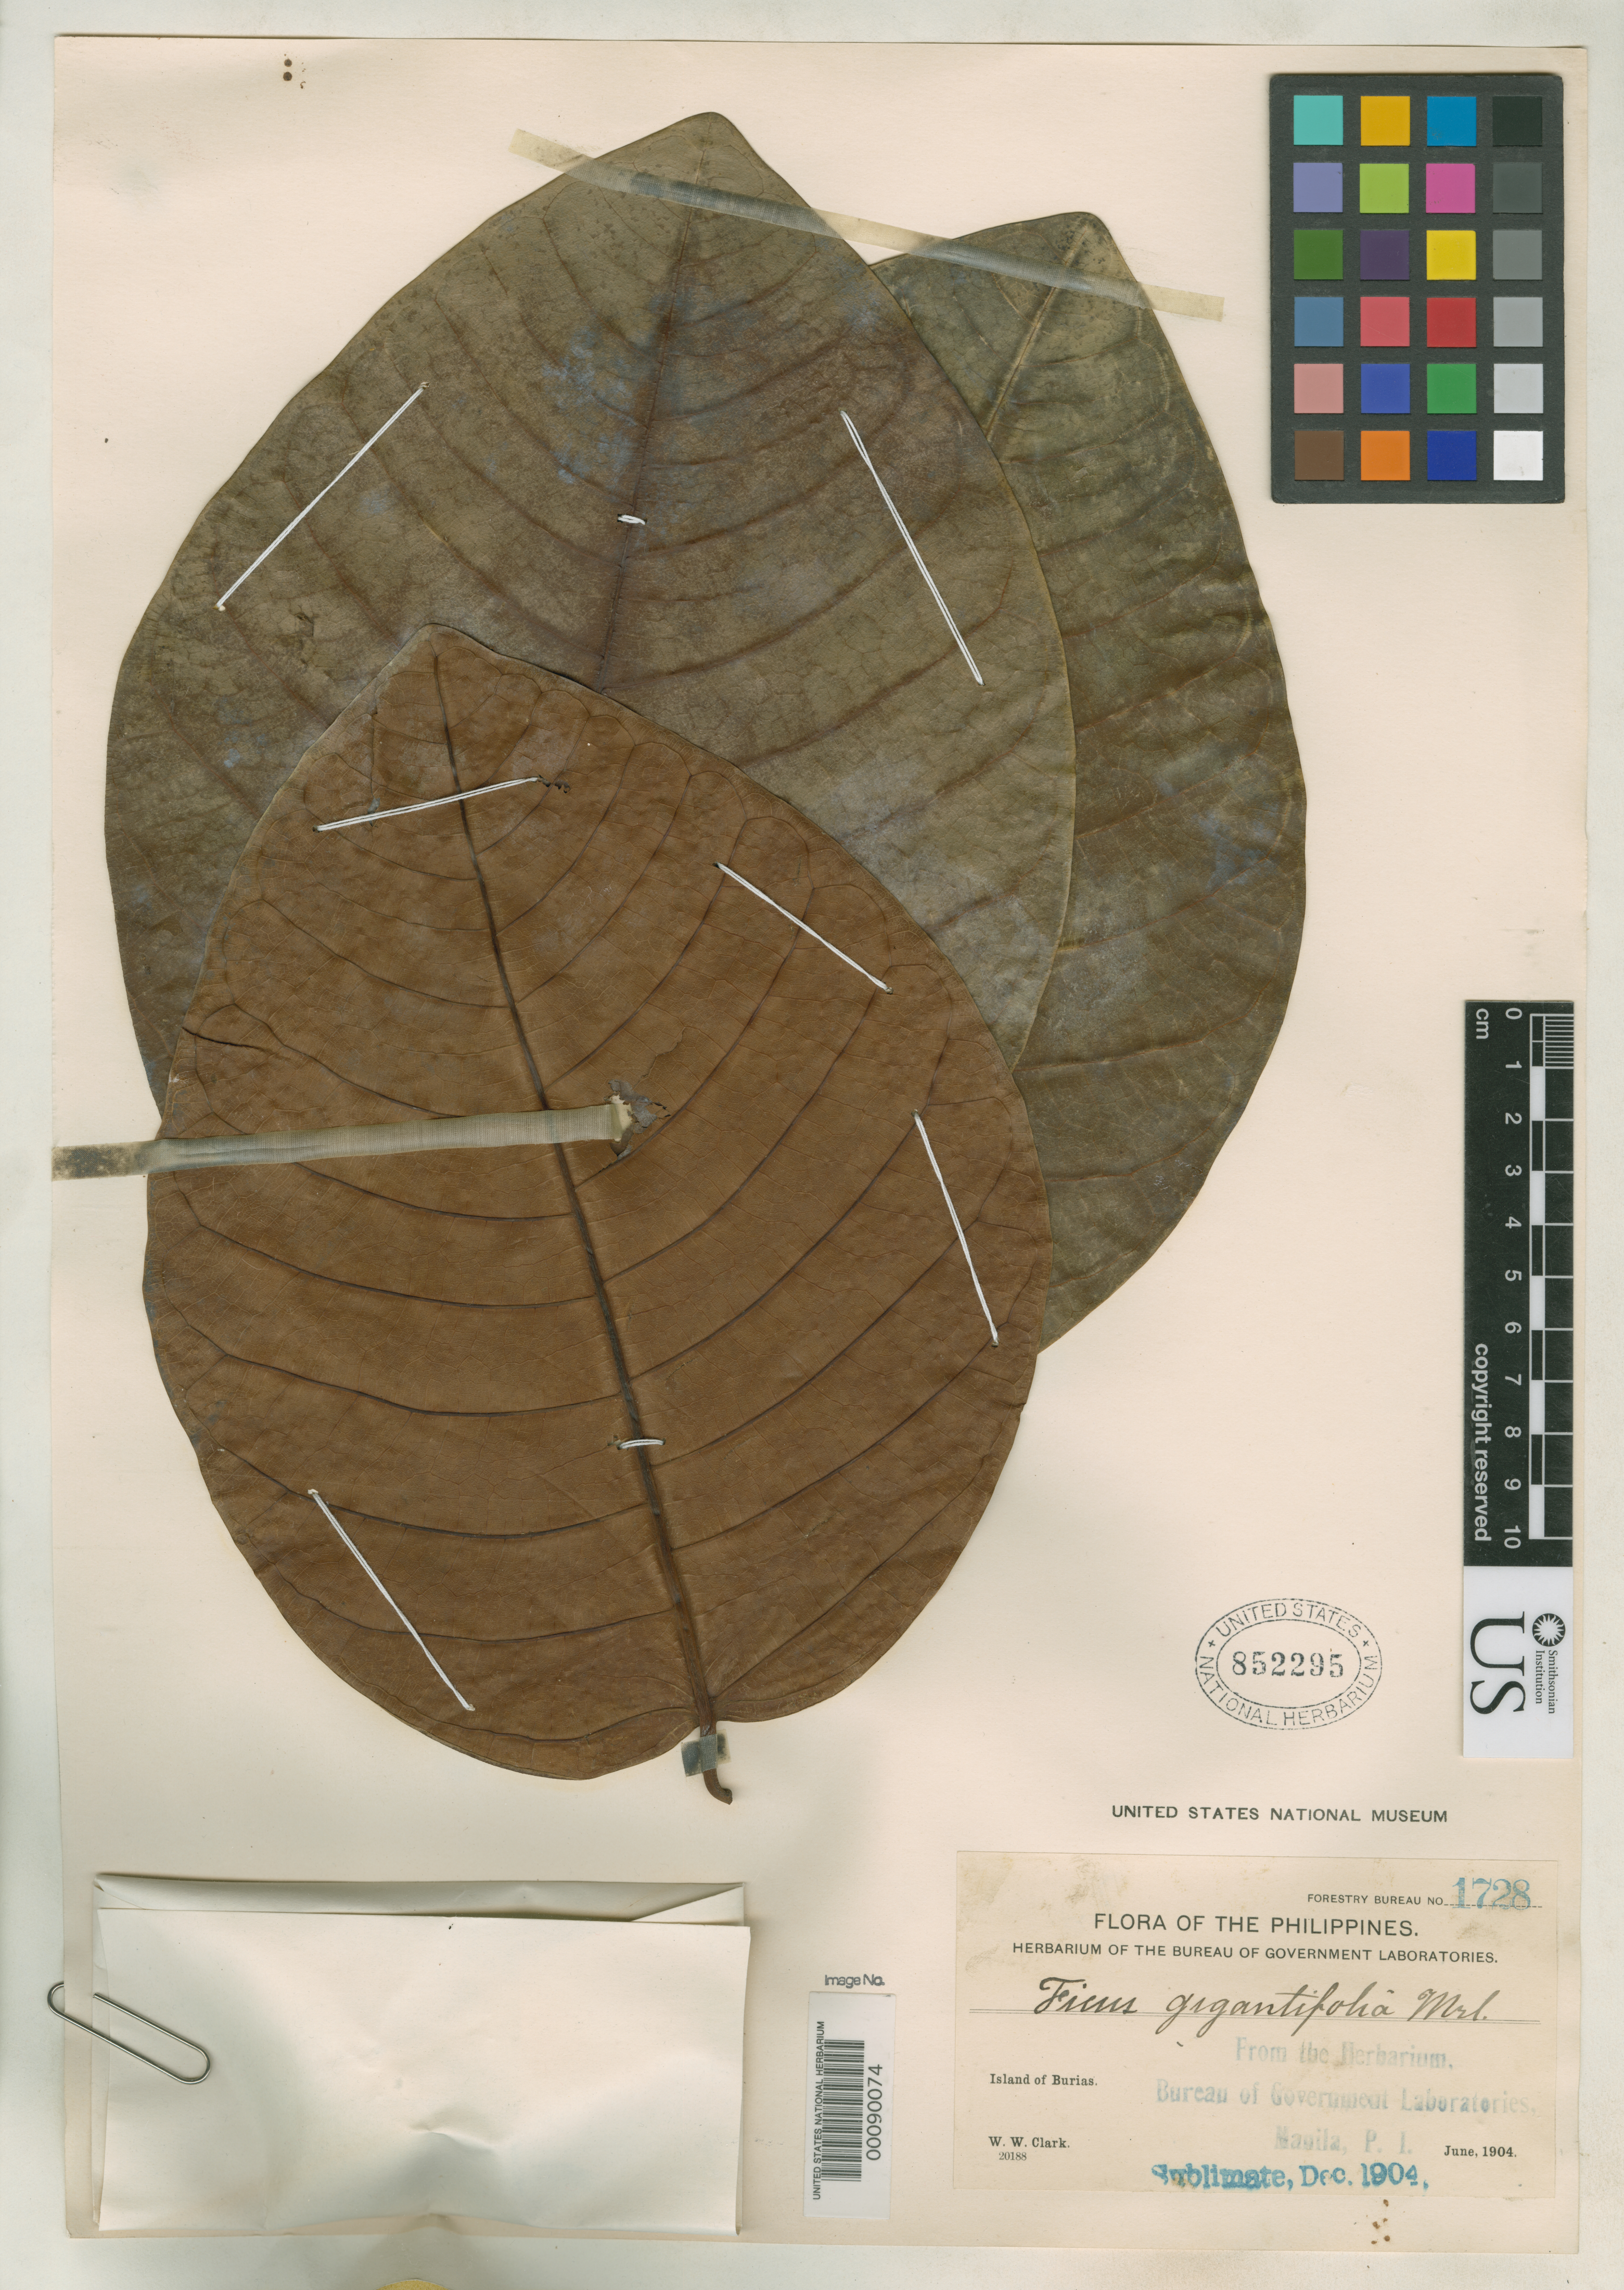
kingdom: Plantae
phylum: Tracheophyta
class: Magnoliopsida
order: Rosales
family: Moraceae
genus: Ficus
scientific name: Ficus gigantifolia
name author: Merr.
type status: Isotype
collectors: W. W. Clark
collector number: Bur. Sci. 1728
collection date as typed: Jun 1904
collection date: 1904-06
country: Philippines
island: Burias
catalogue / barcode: US 852295